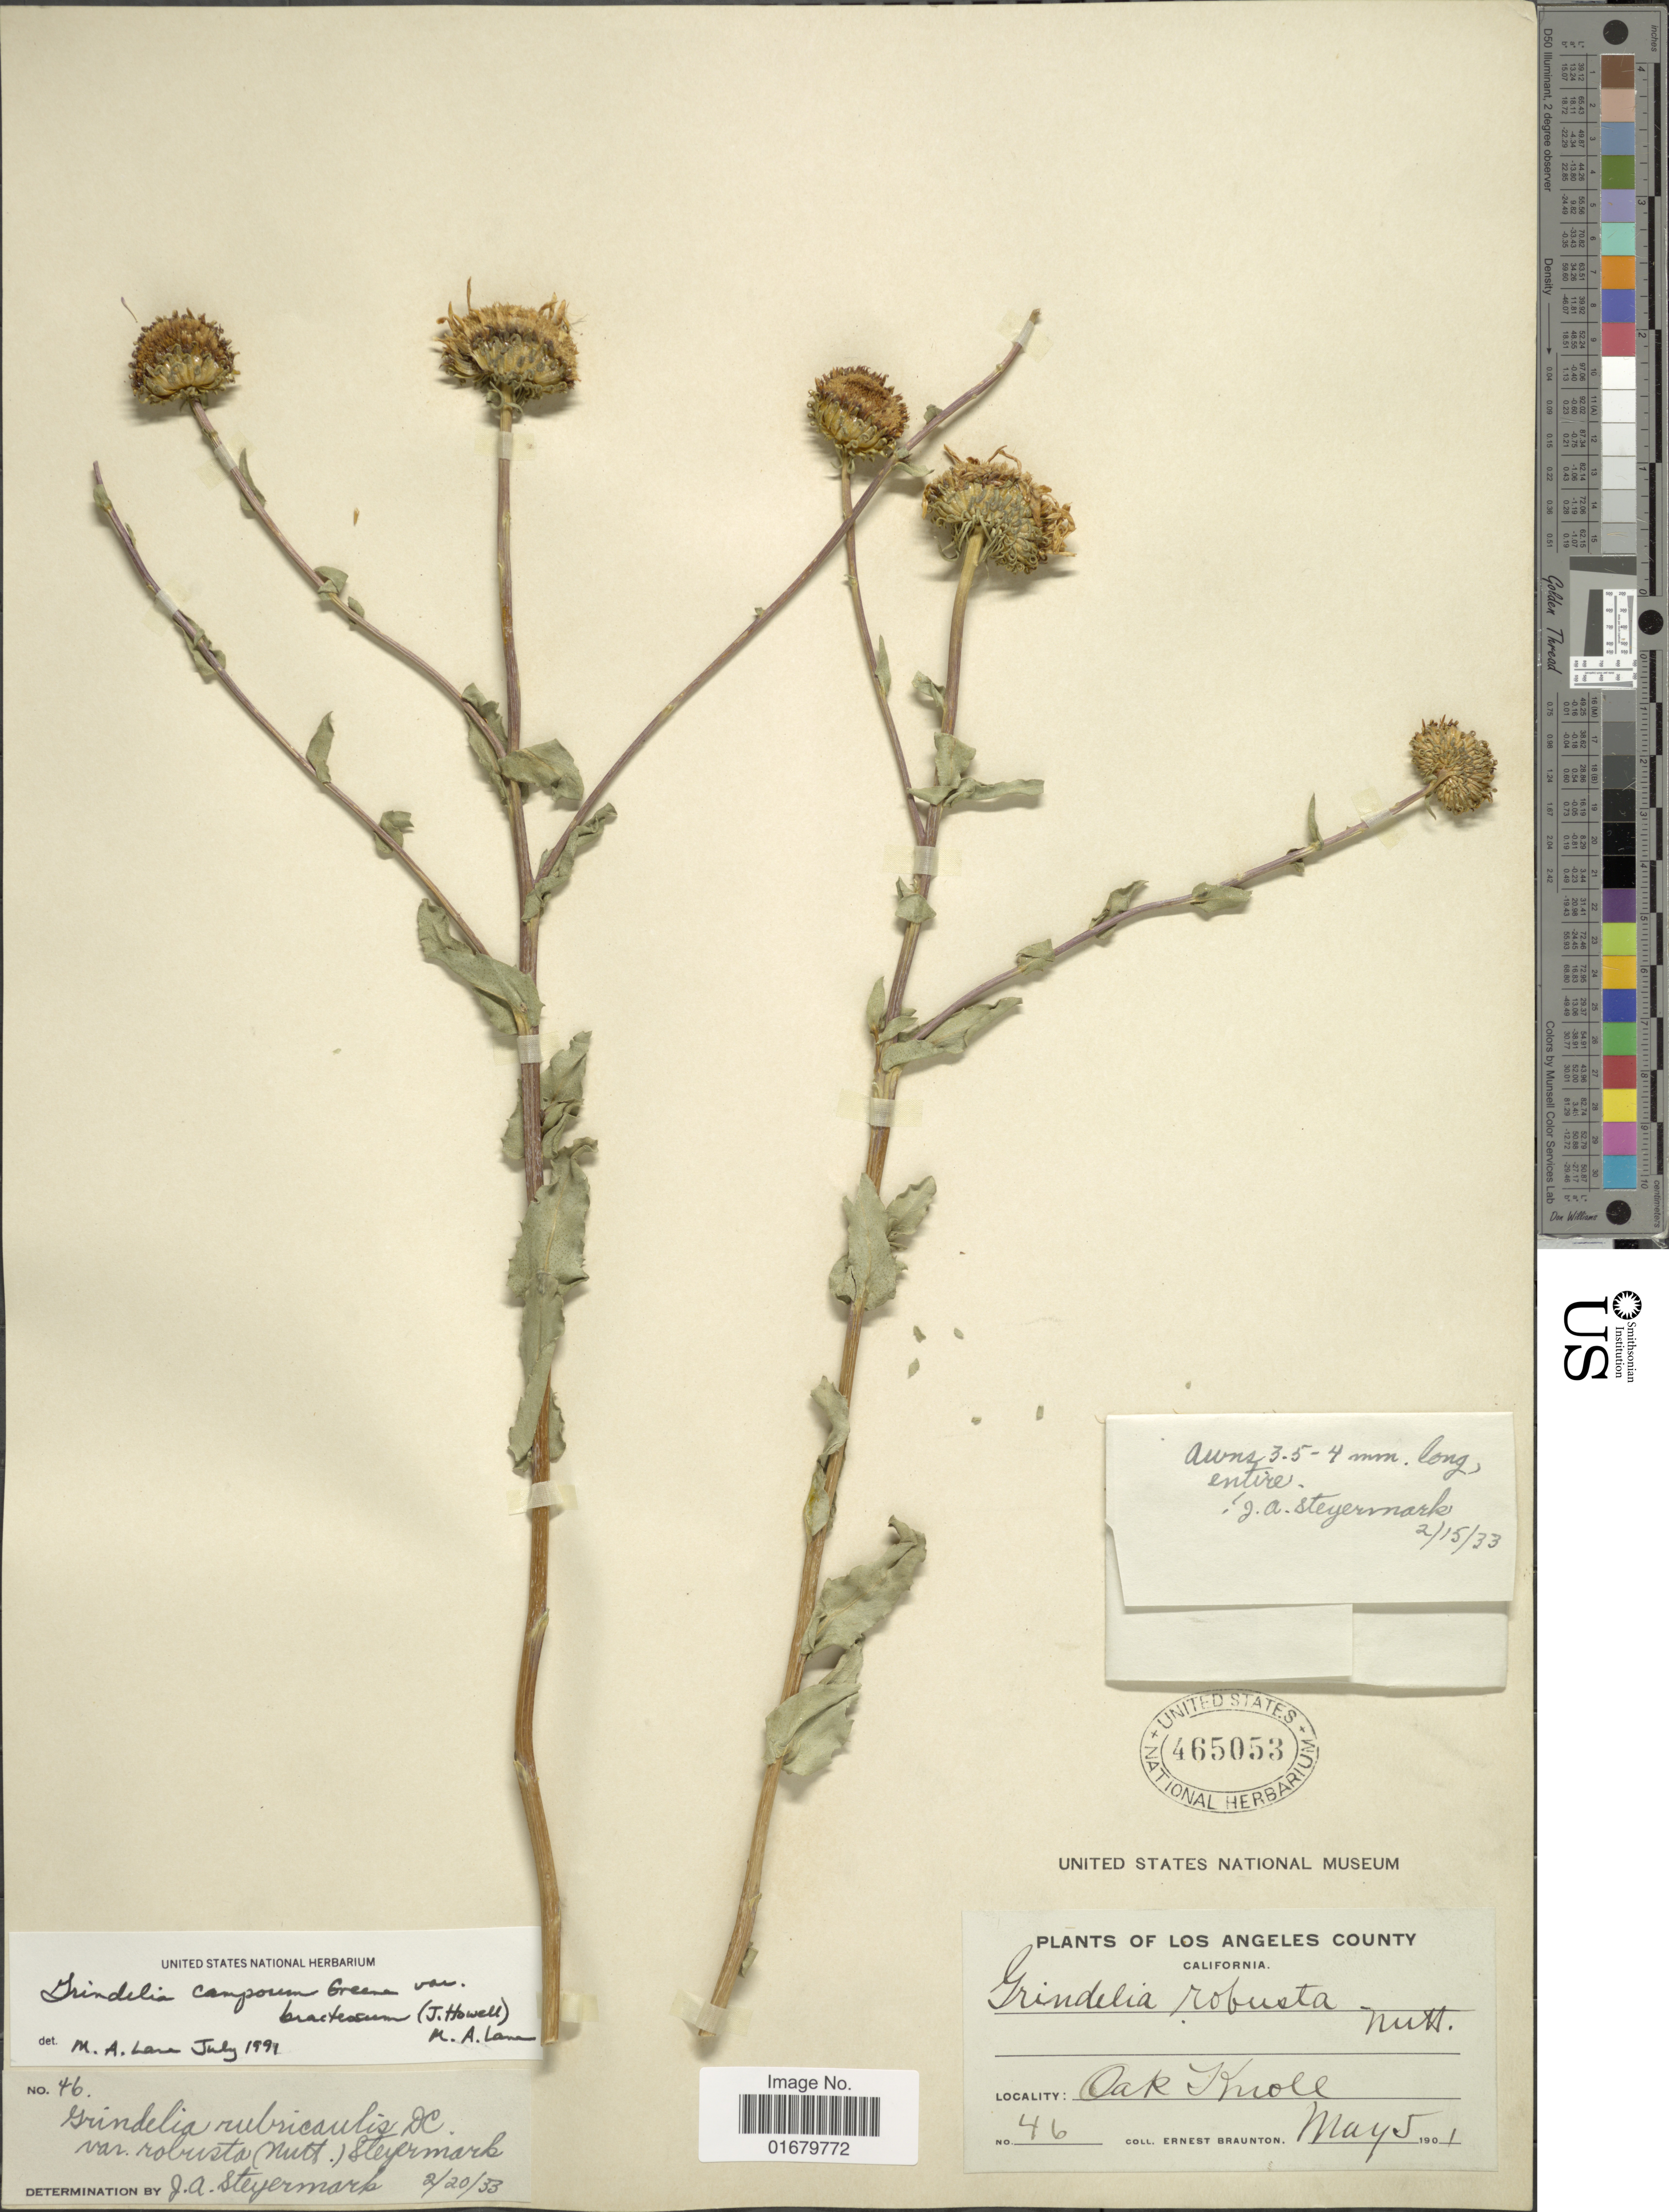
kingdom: Plantae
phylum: Tracheophyta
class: Magnoliopsida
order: Asterales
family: Asteraceae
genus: Grindelia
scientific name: Grindelia camporum var. bracteosa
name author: (J. Howell) M.A. Lane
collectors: E. Braunton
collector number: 46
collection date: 1901-05-05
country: United States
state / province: California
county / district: Los Angeles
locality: Los Angeles County, Oak Knoll.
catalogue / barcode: US 465053